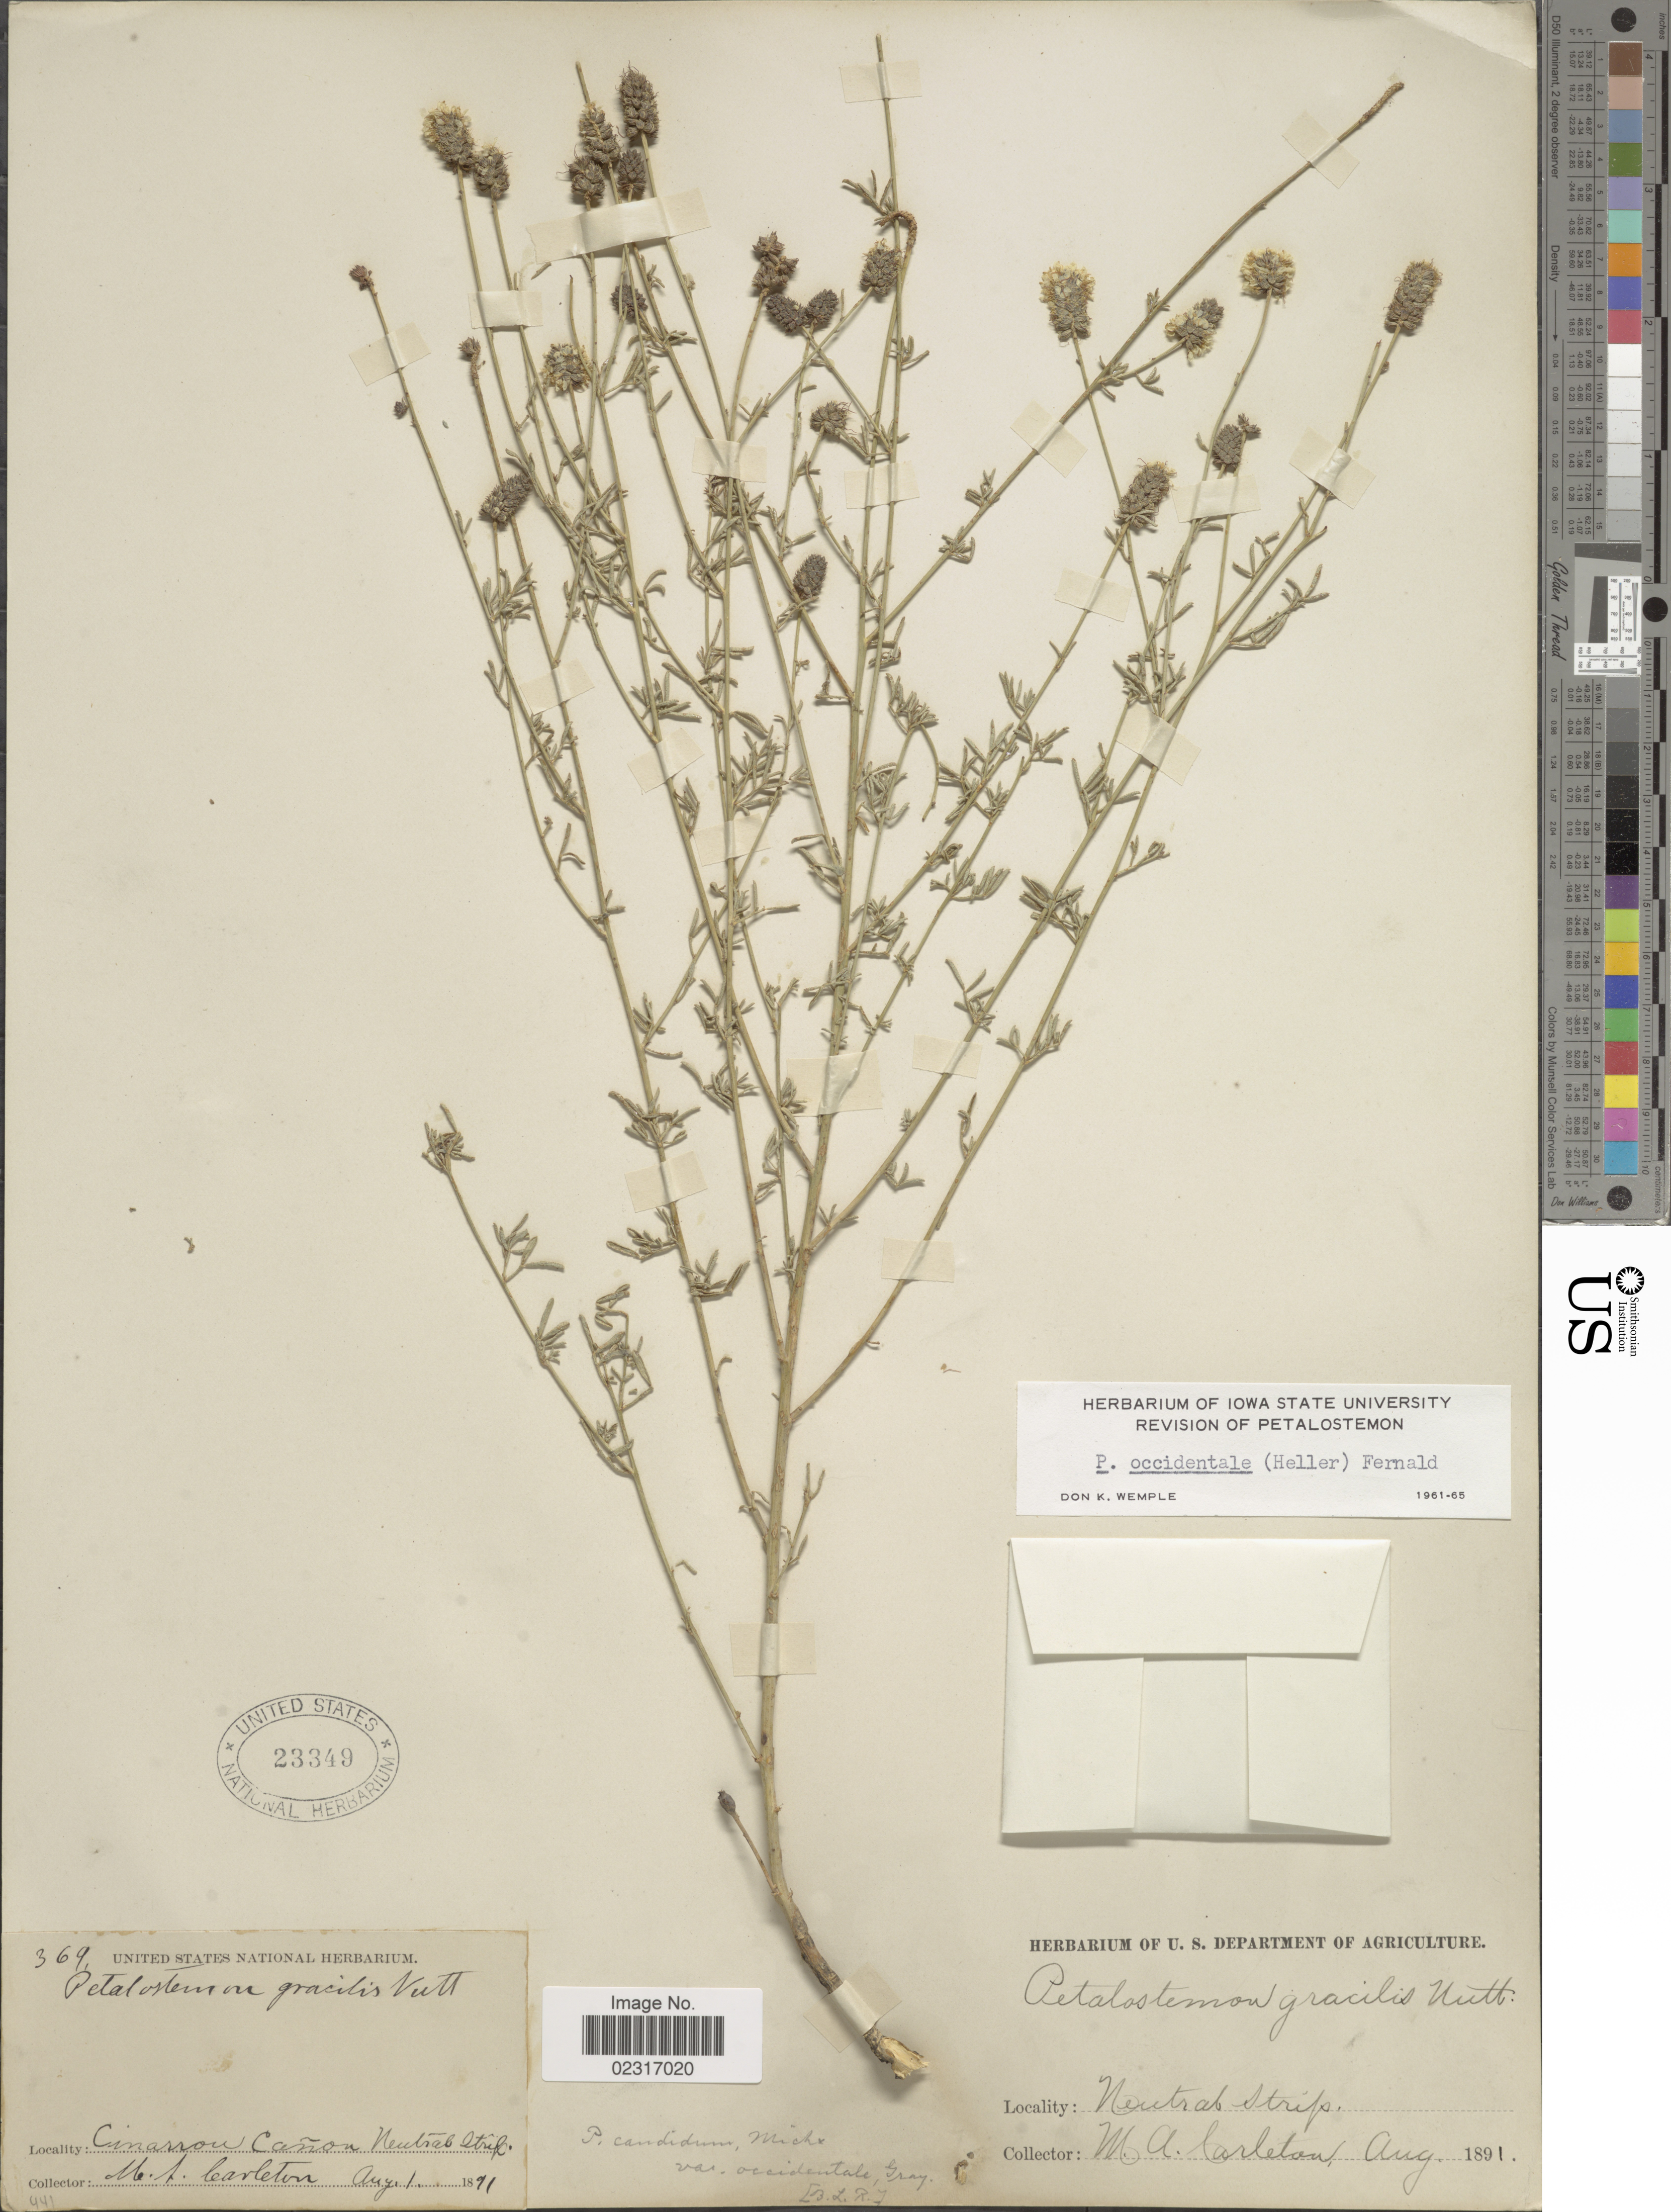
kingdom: Plantae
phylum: Tracheophyta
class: Magnoliopsida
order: Fabales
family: Fabaceae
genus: Dalea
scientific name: Dalea candida var. oligophylla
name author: (Torr) Shinners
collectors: M. A. Carleton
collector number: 369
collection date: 1891-08-01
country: United States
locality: Cinarron Canon, Neutral Strip.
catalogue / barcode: US 23349